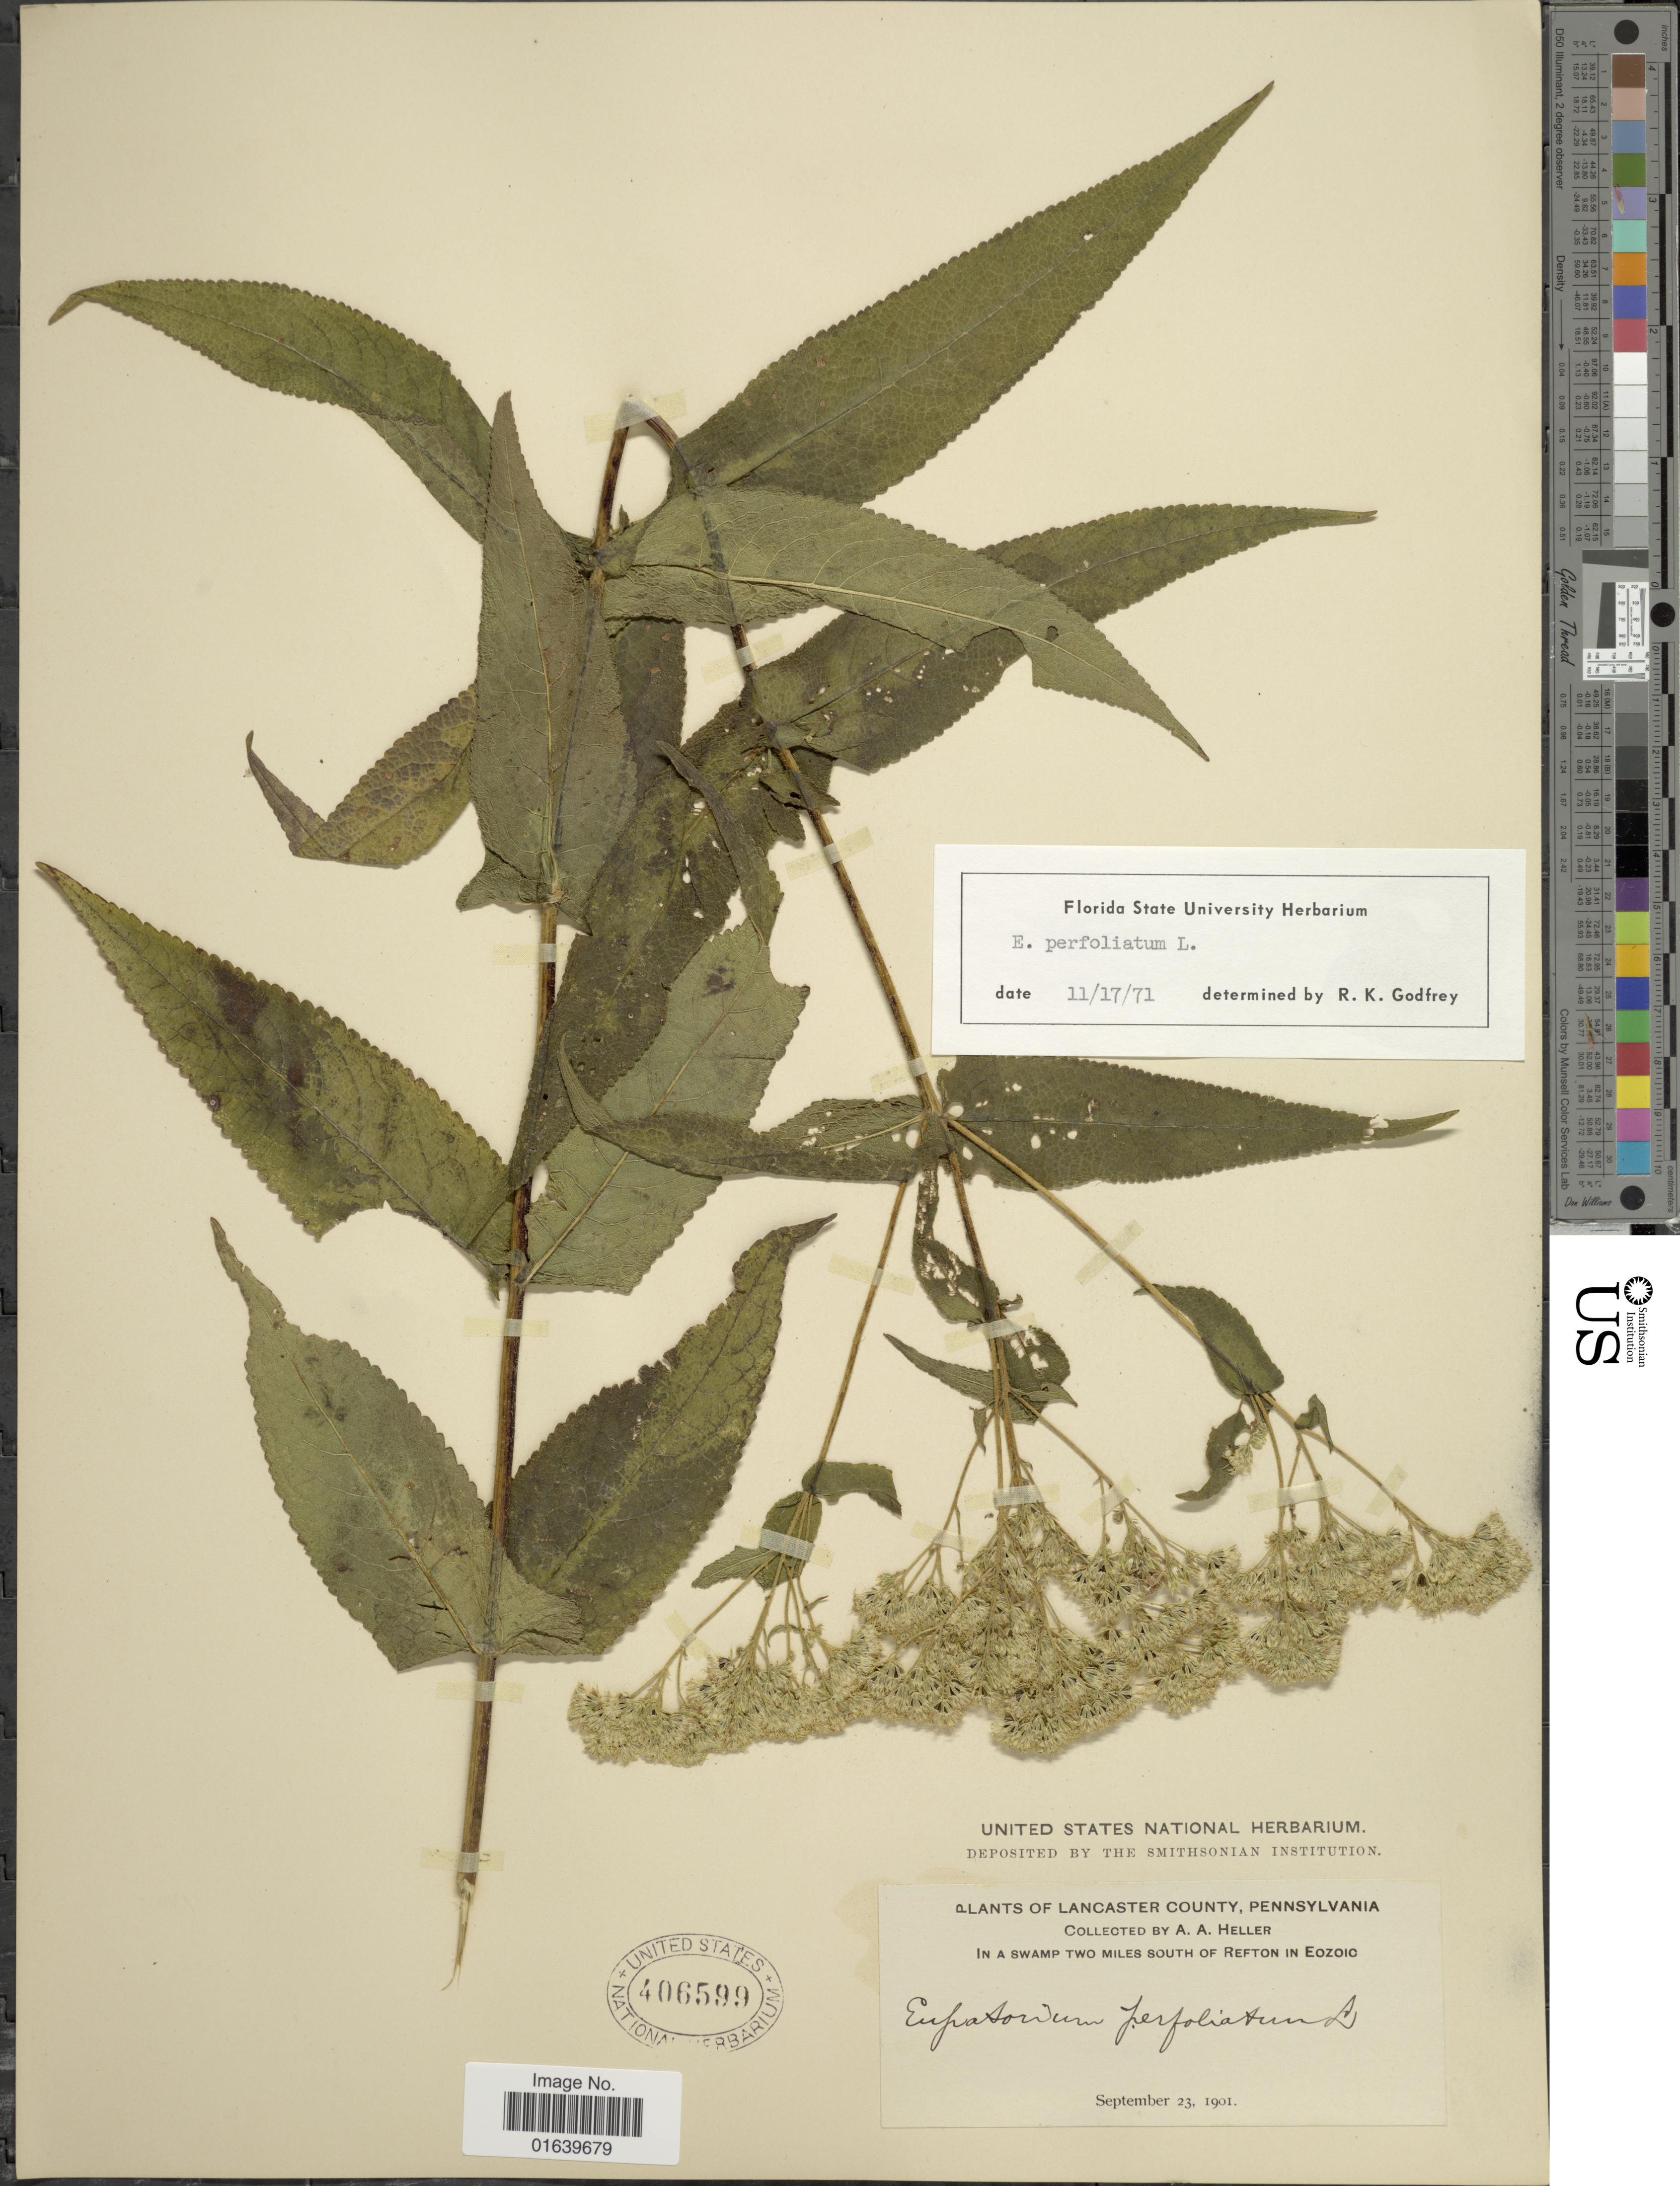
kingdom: Plantae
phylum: Tracheophyta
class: Magnoliopsida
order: Asterales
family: Asteraceae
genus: Eupatorium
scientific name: Eupatorium perfoliatum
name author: L.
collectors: A. A. Heller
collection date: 1901-09-23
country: United States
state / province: Pennsylvania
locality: Lancaster County, in a swamp tow miles south of Refton in Eozoic.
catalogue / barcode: US 406599